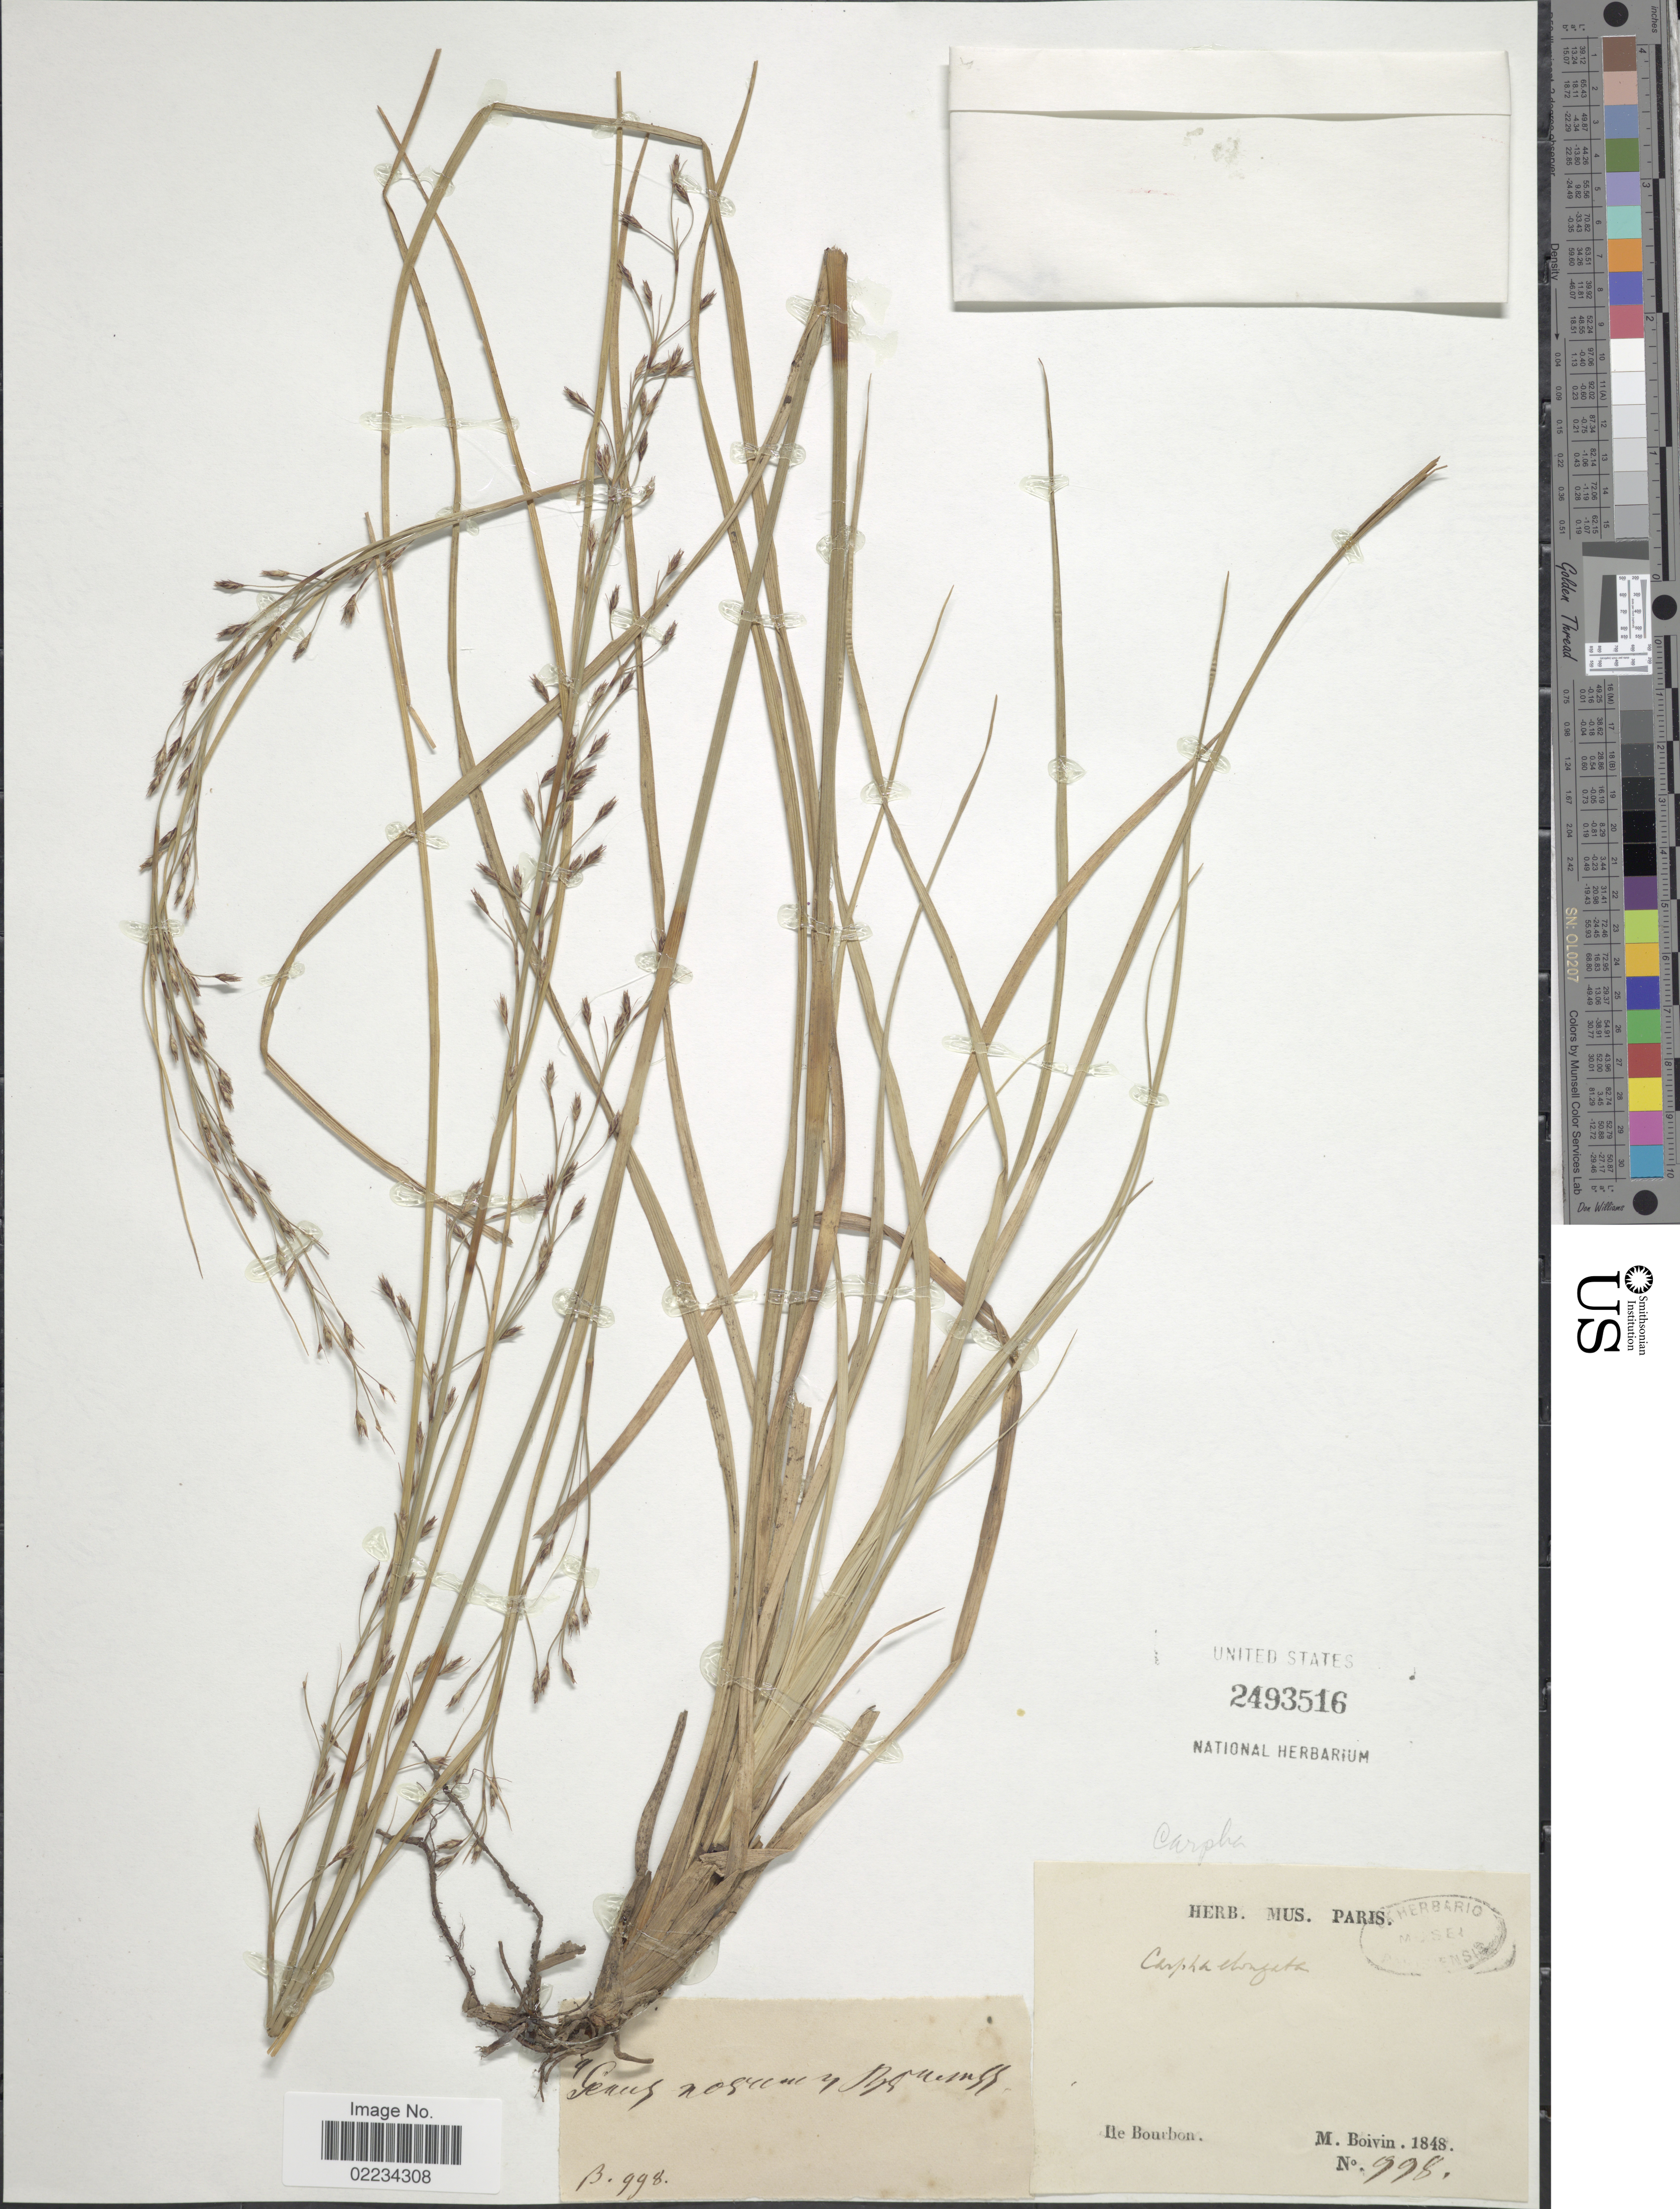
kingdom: Plantae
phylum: Tracheophyta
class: Liliopsida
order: Poales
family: Cyperaceae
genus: Costularia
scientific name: Costularia melicoides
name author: (Poir.) C.B. Clarke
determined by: Strong, Mark T., (BOT), Smithsonian Institution - National Museum of Natural History (UNITED STATES)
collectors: M. Boivin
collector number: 998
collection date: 1848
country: Réunion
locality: Ile Bourbon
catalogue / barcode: US 2493516